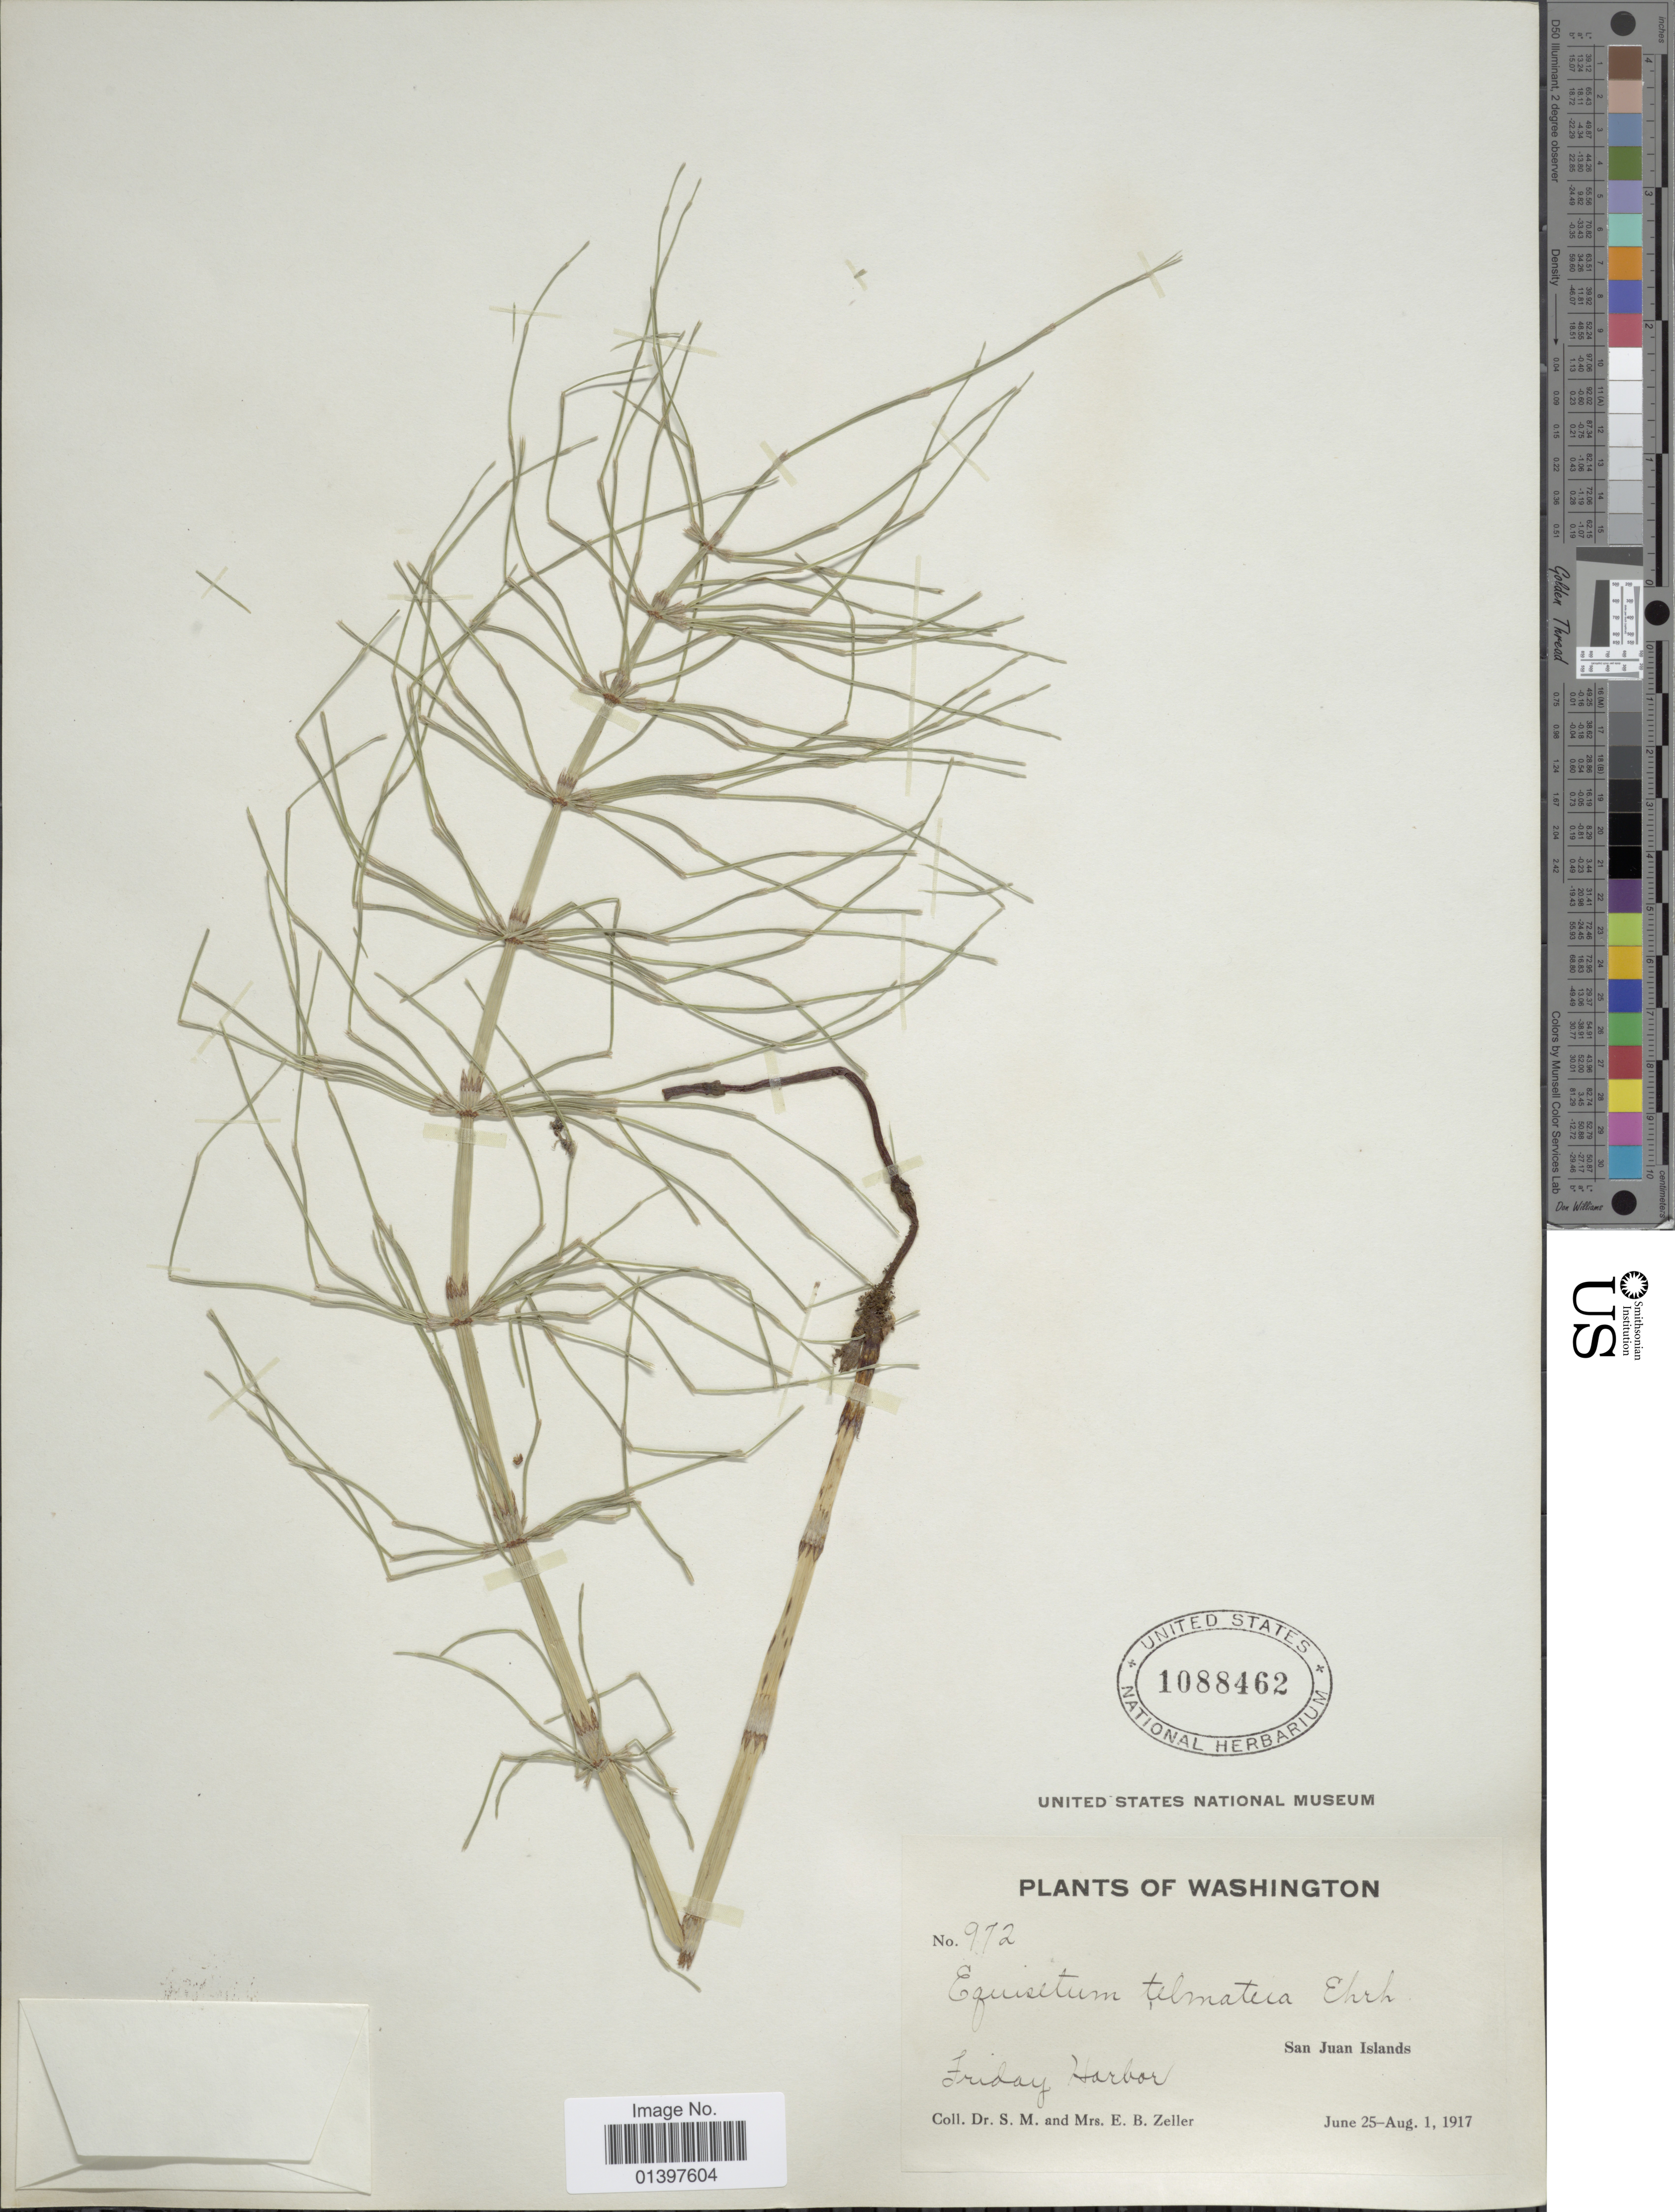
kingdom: Plantae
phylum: Tracheophyta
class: Polypodiopsida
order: Equisetales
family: Equisetaceae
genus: Equisetum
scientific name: Equisetum telmateia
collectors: S. Zeller & E. Zeller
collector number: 972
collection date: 1917-06-25/1917-08-01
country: United States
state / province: Washington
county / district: San Juan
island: San Juan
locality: Friday Harbor, San Juan Islands,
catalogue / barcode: US 1088462